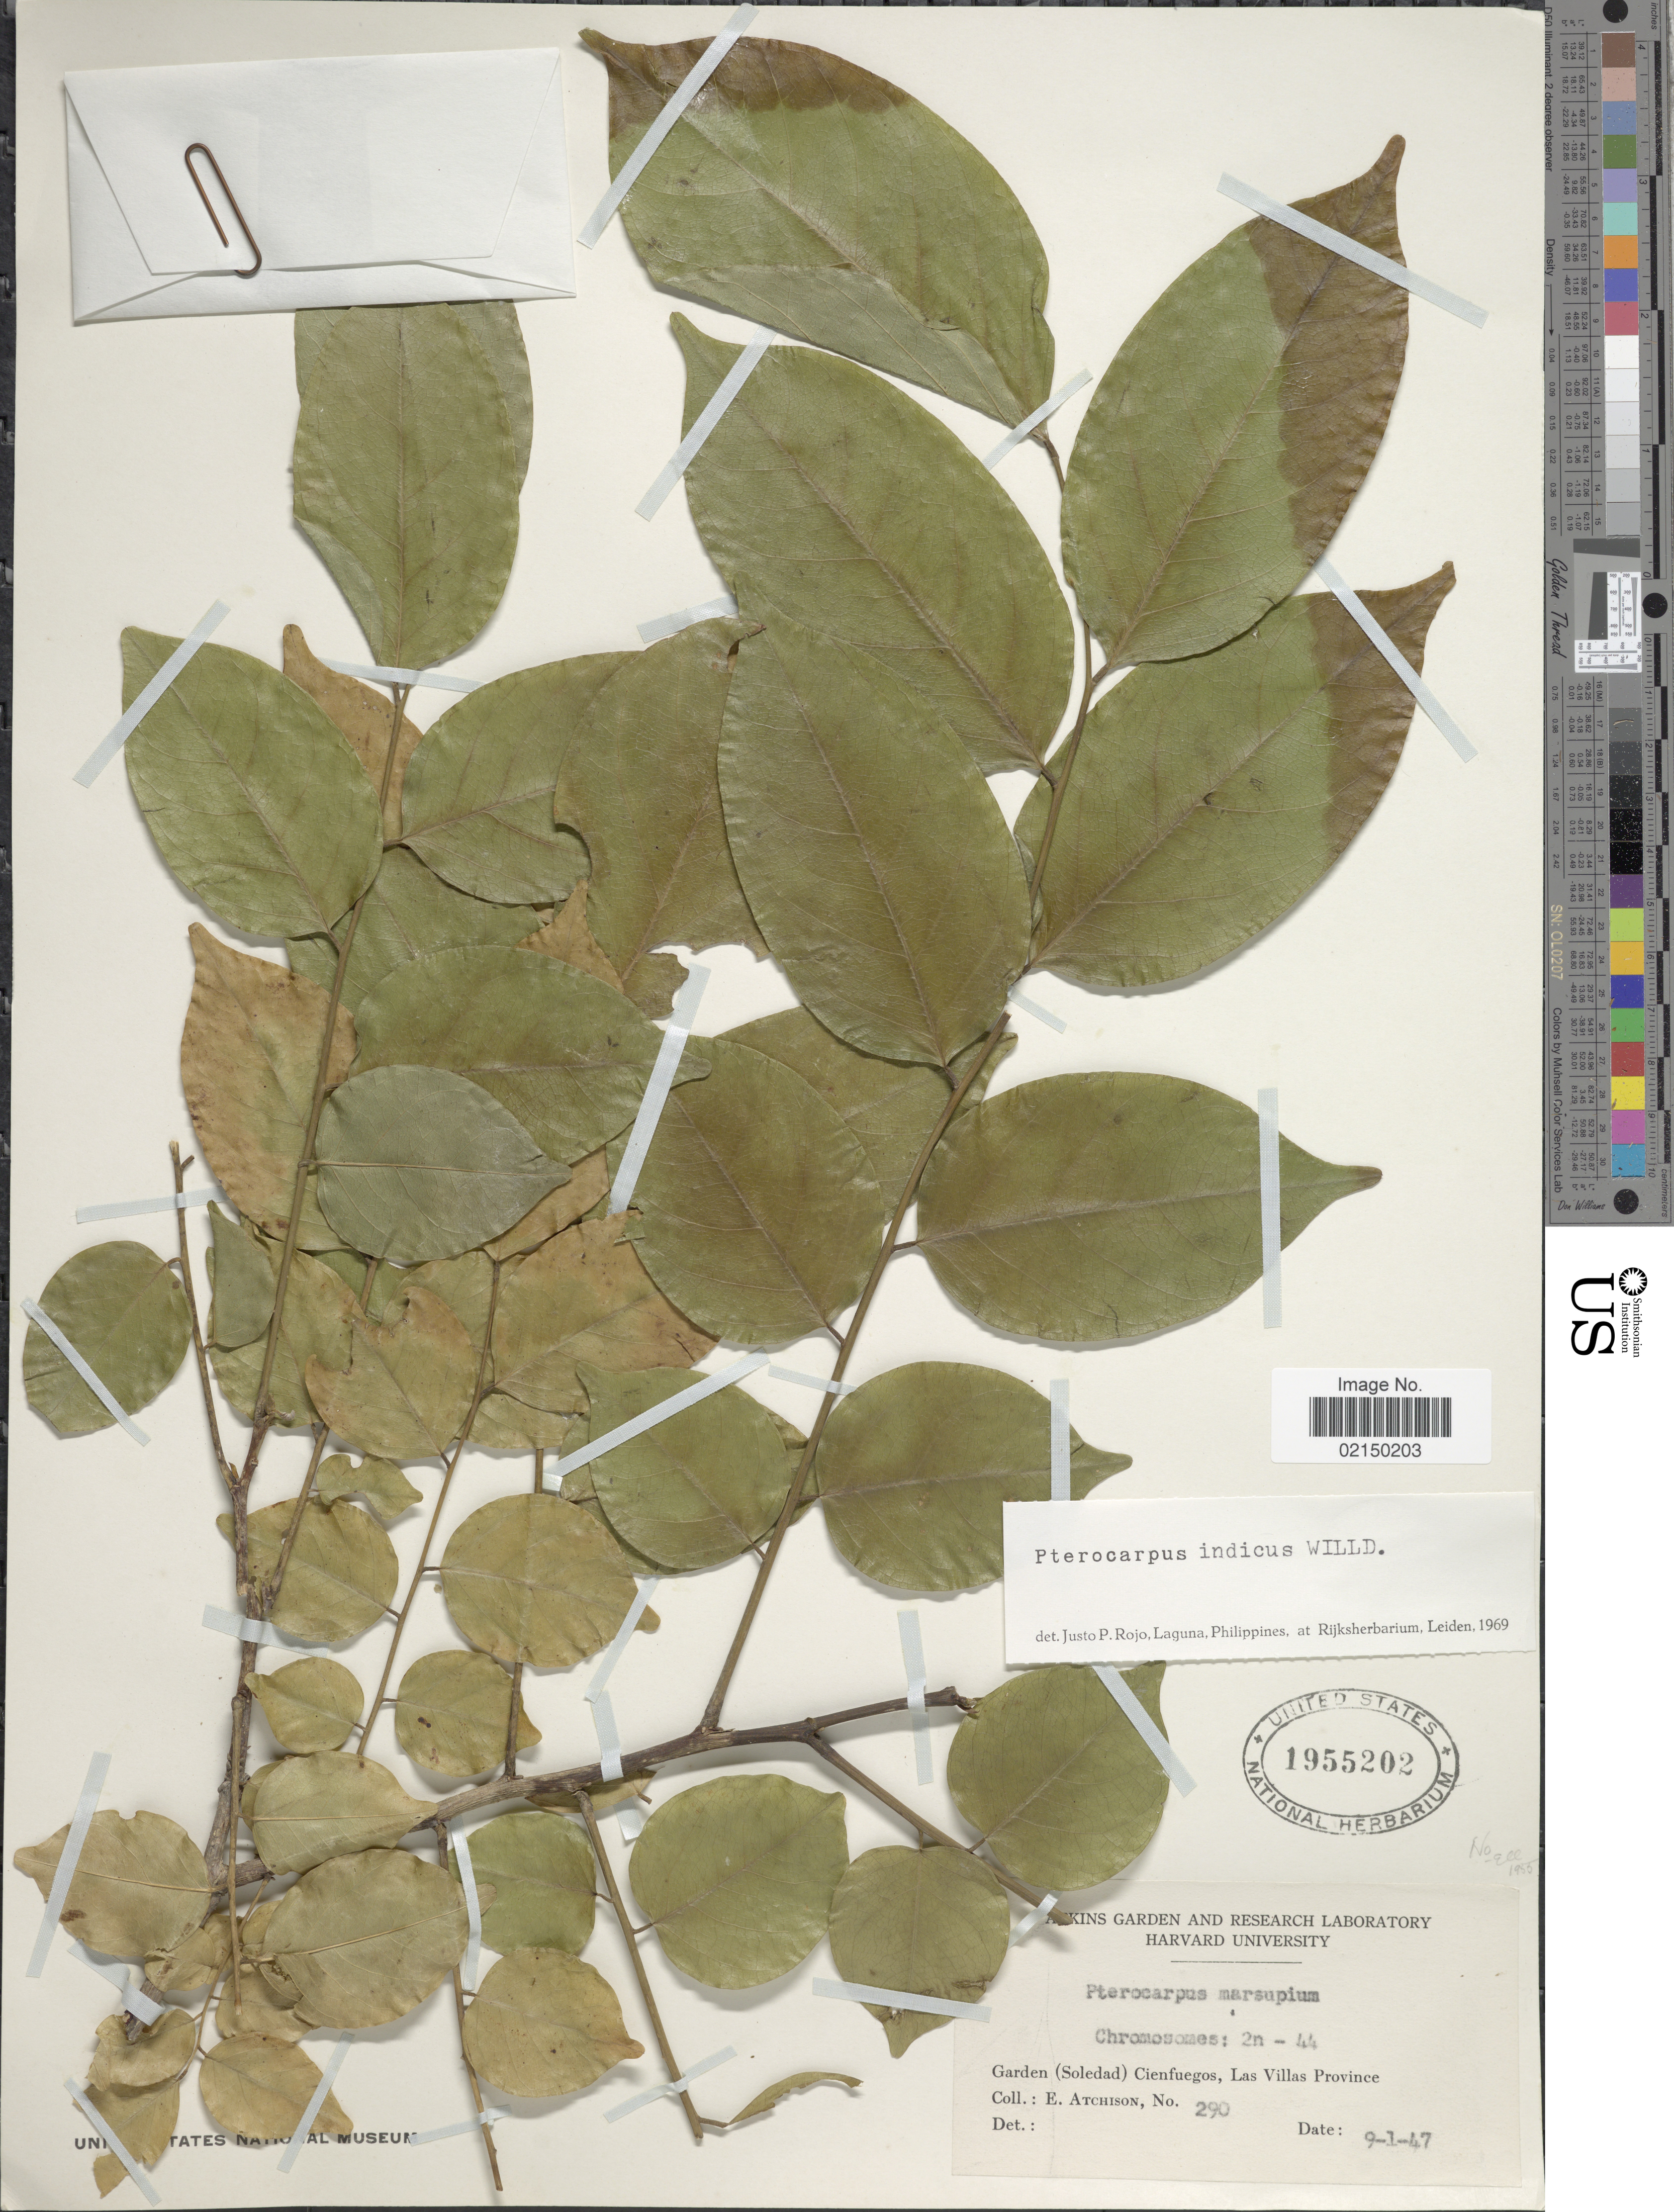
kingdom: Plantae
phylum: Tracheophyta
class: Magnoliopsida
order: Fabales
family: Fabaceae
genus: Pterocarpus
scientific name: Pterocarpus sp.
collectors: E. Atchison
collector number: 290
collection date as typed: Transcribed d/m/y: 9/1/47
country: Cuba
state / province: Las Villas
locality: Garden (Soledad) Cienfuegos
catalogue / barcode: US 1955202